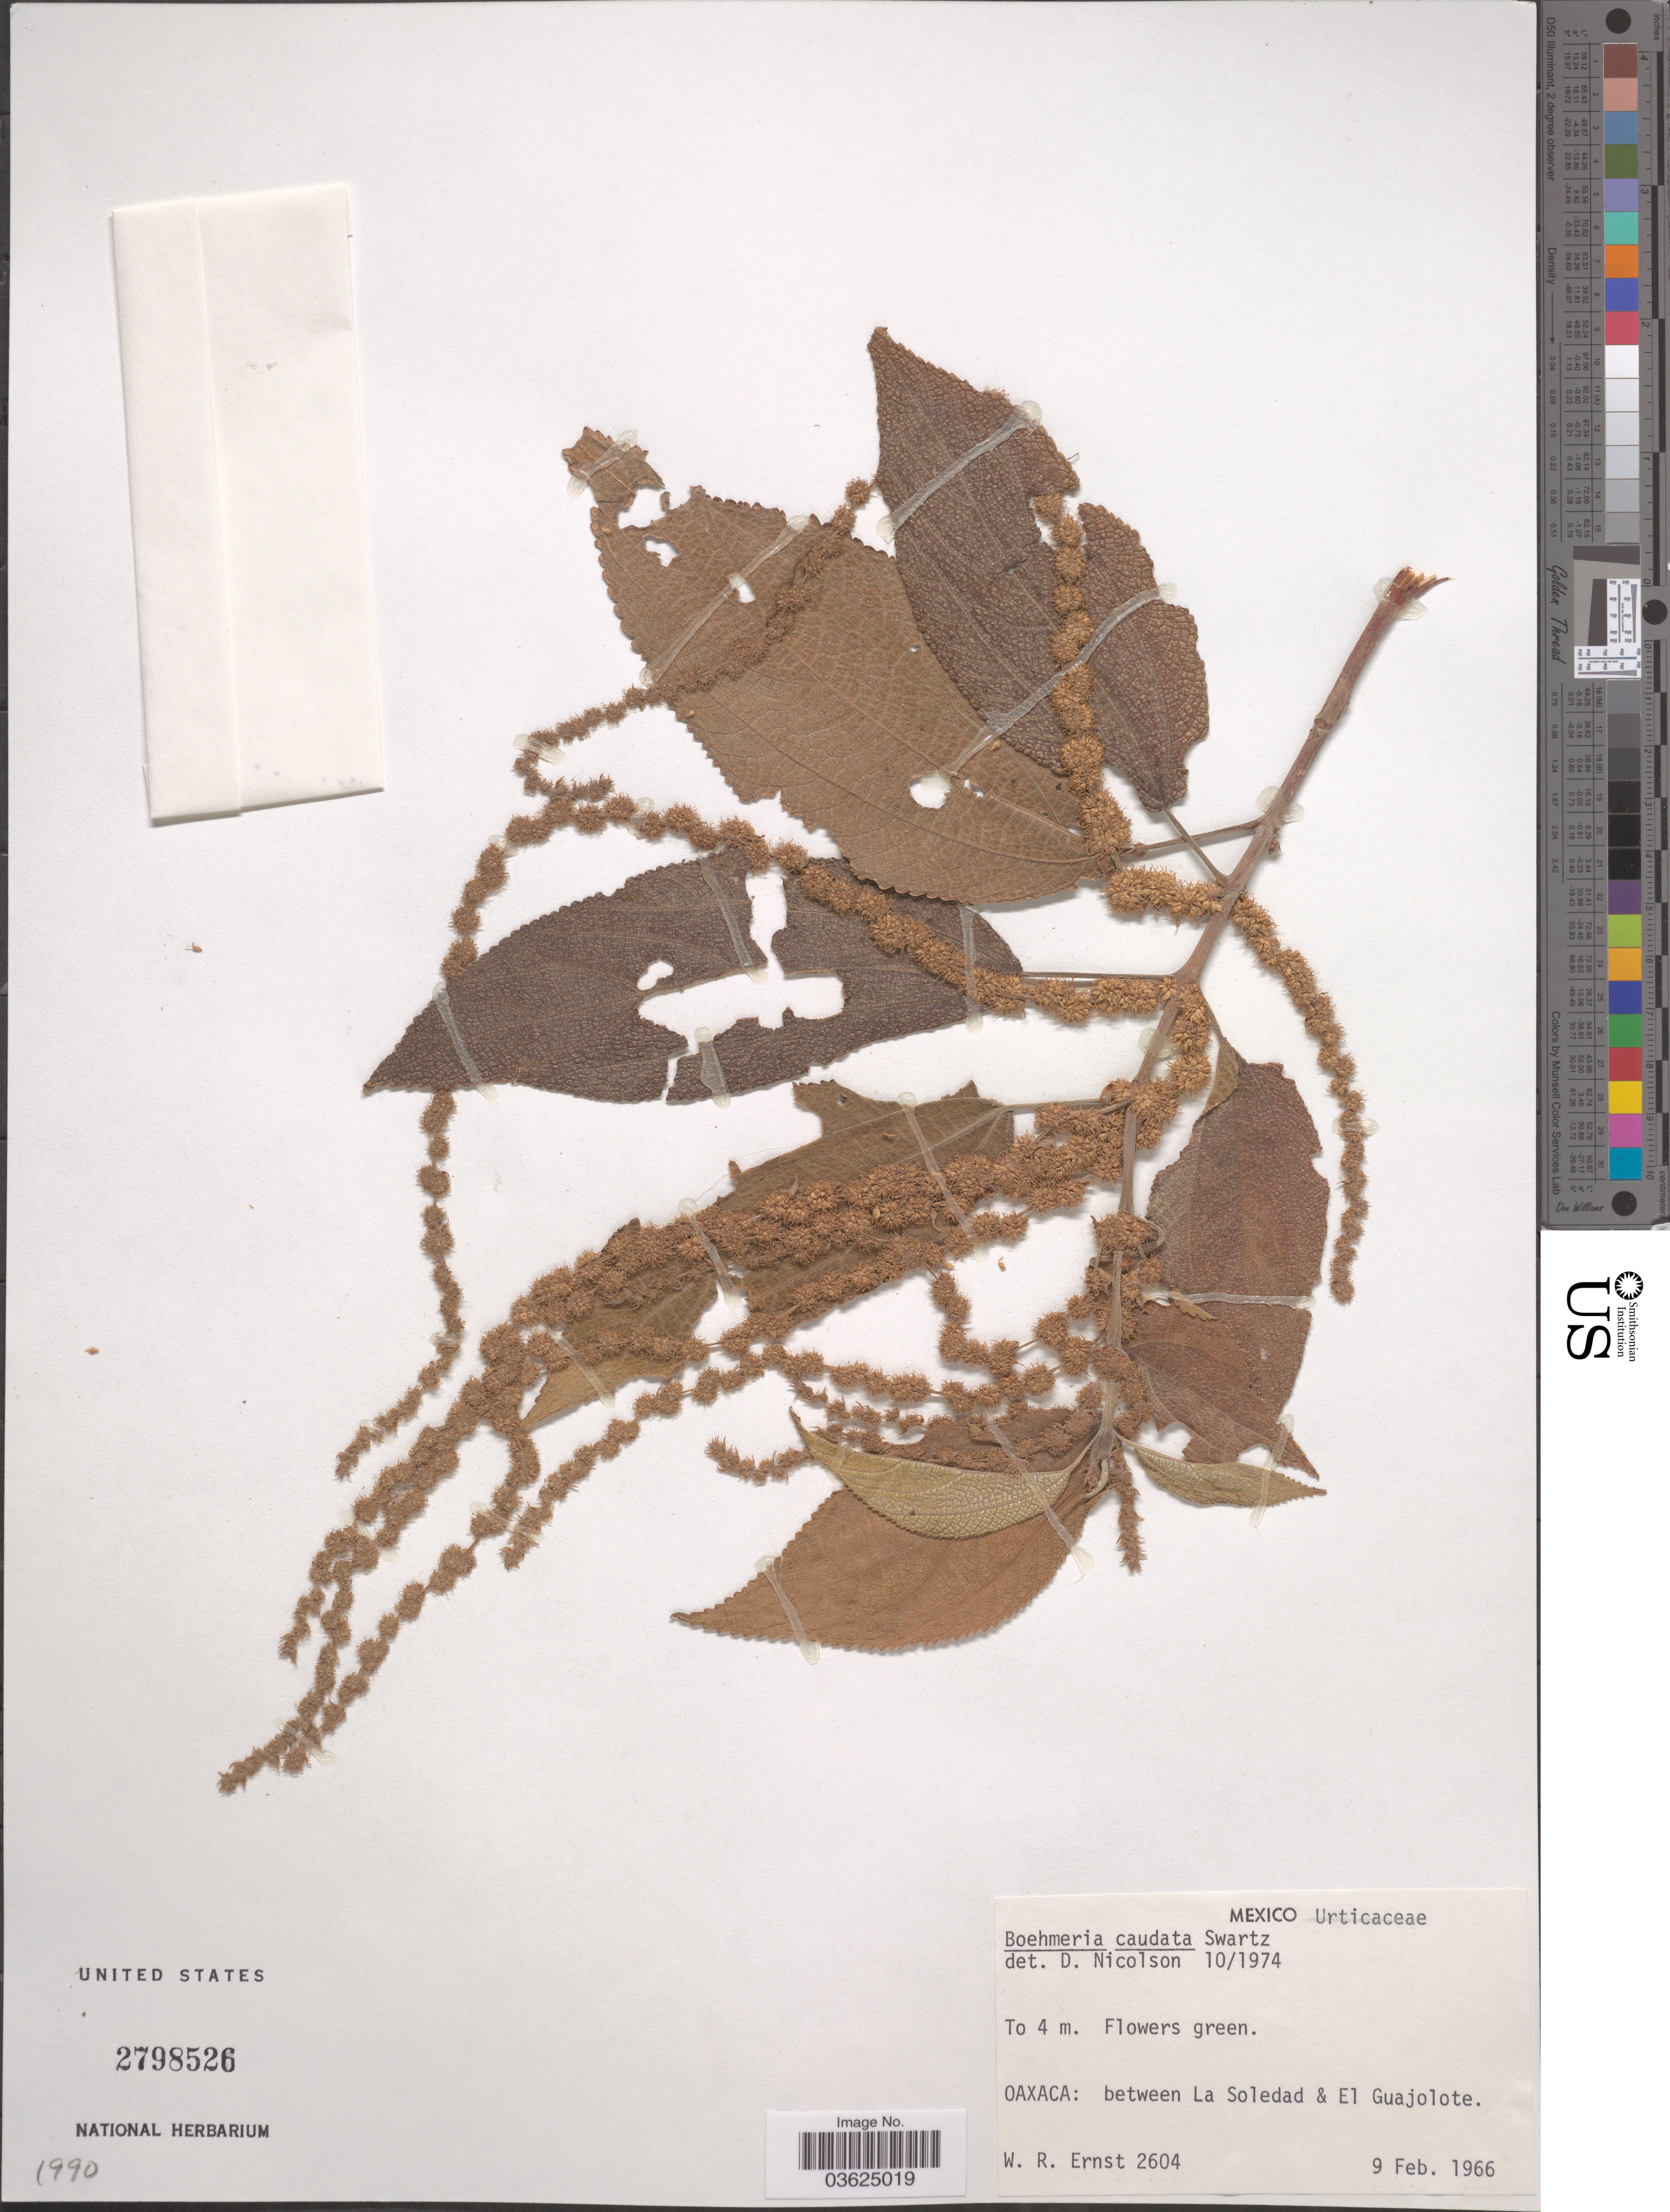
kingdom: Plantae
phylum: Tracheophyta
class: Magnoliopsida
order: Rosales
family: Urticaceae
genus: Boehmeria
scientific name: Boehmeria caudata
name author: Sw.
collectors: W. R. Ernst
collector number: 2604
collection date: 1966-02-09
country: Mexico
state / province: Oaxaca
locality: Between La Soledad & El Guajolote.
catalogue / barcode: US 2798526